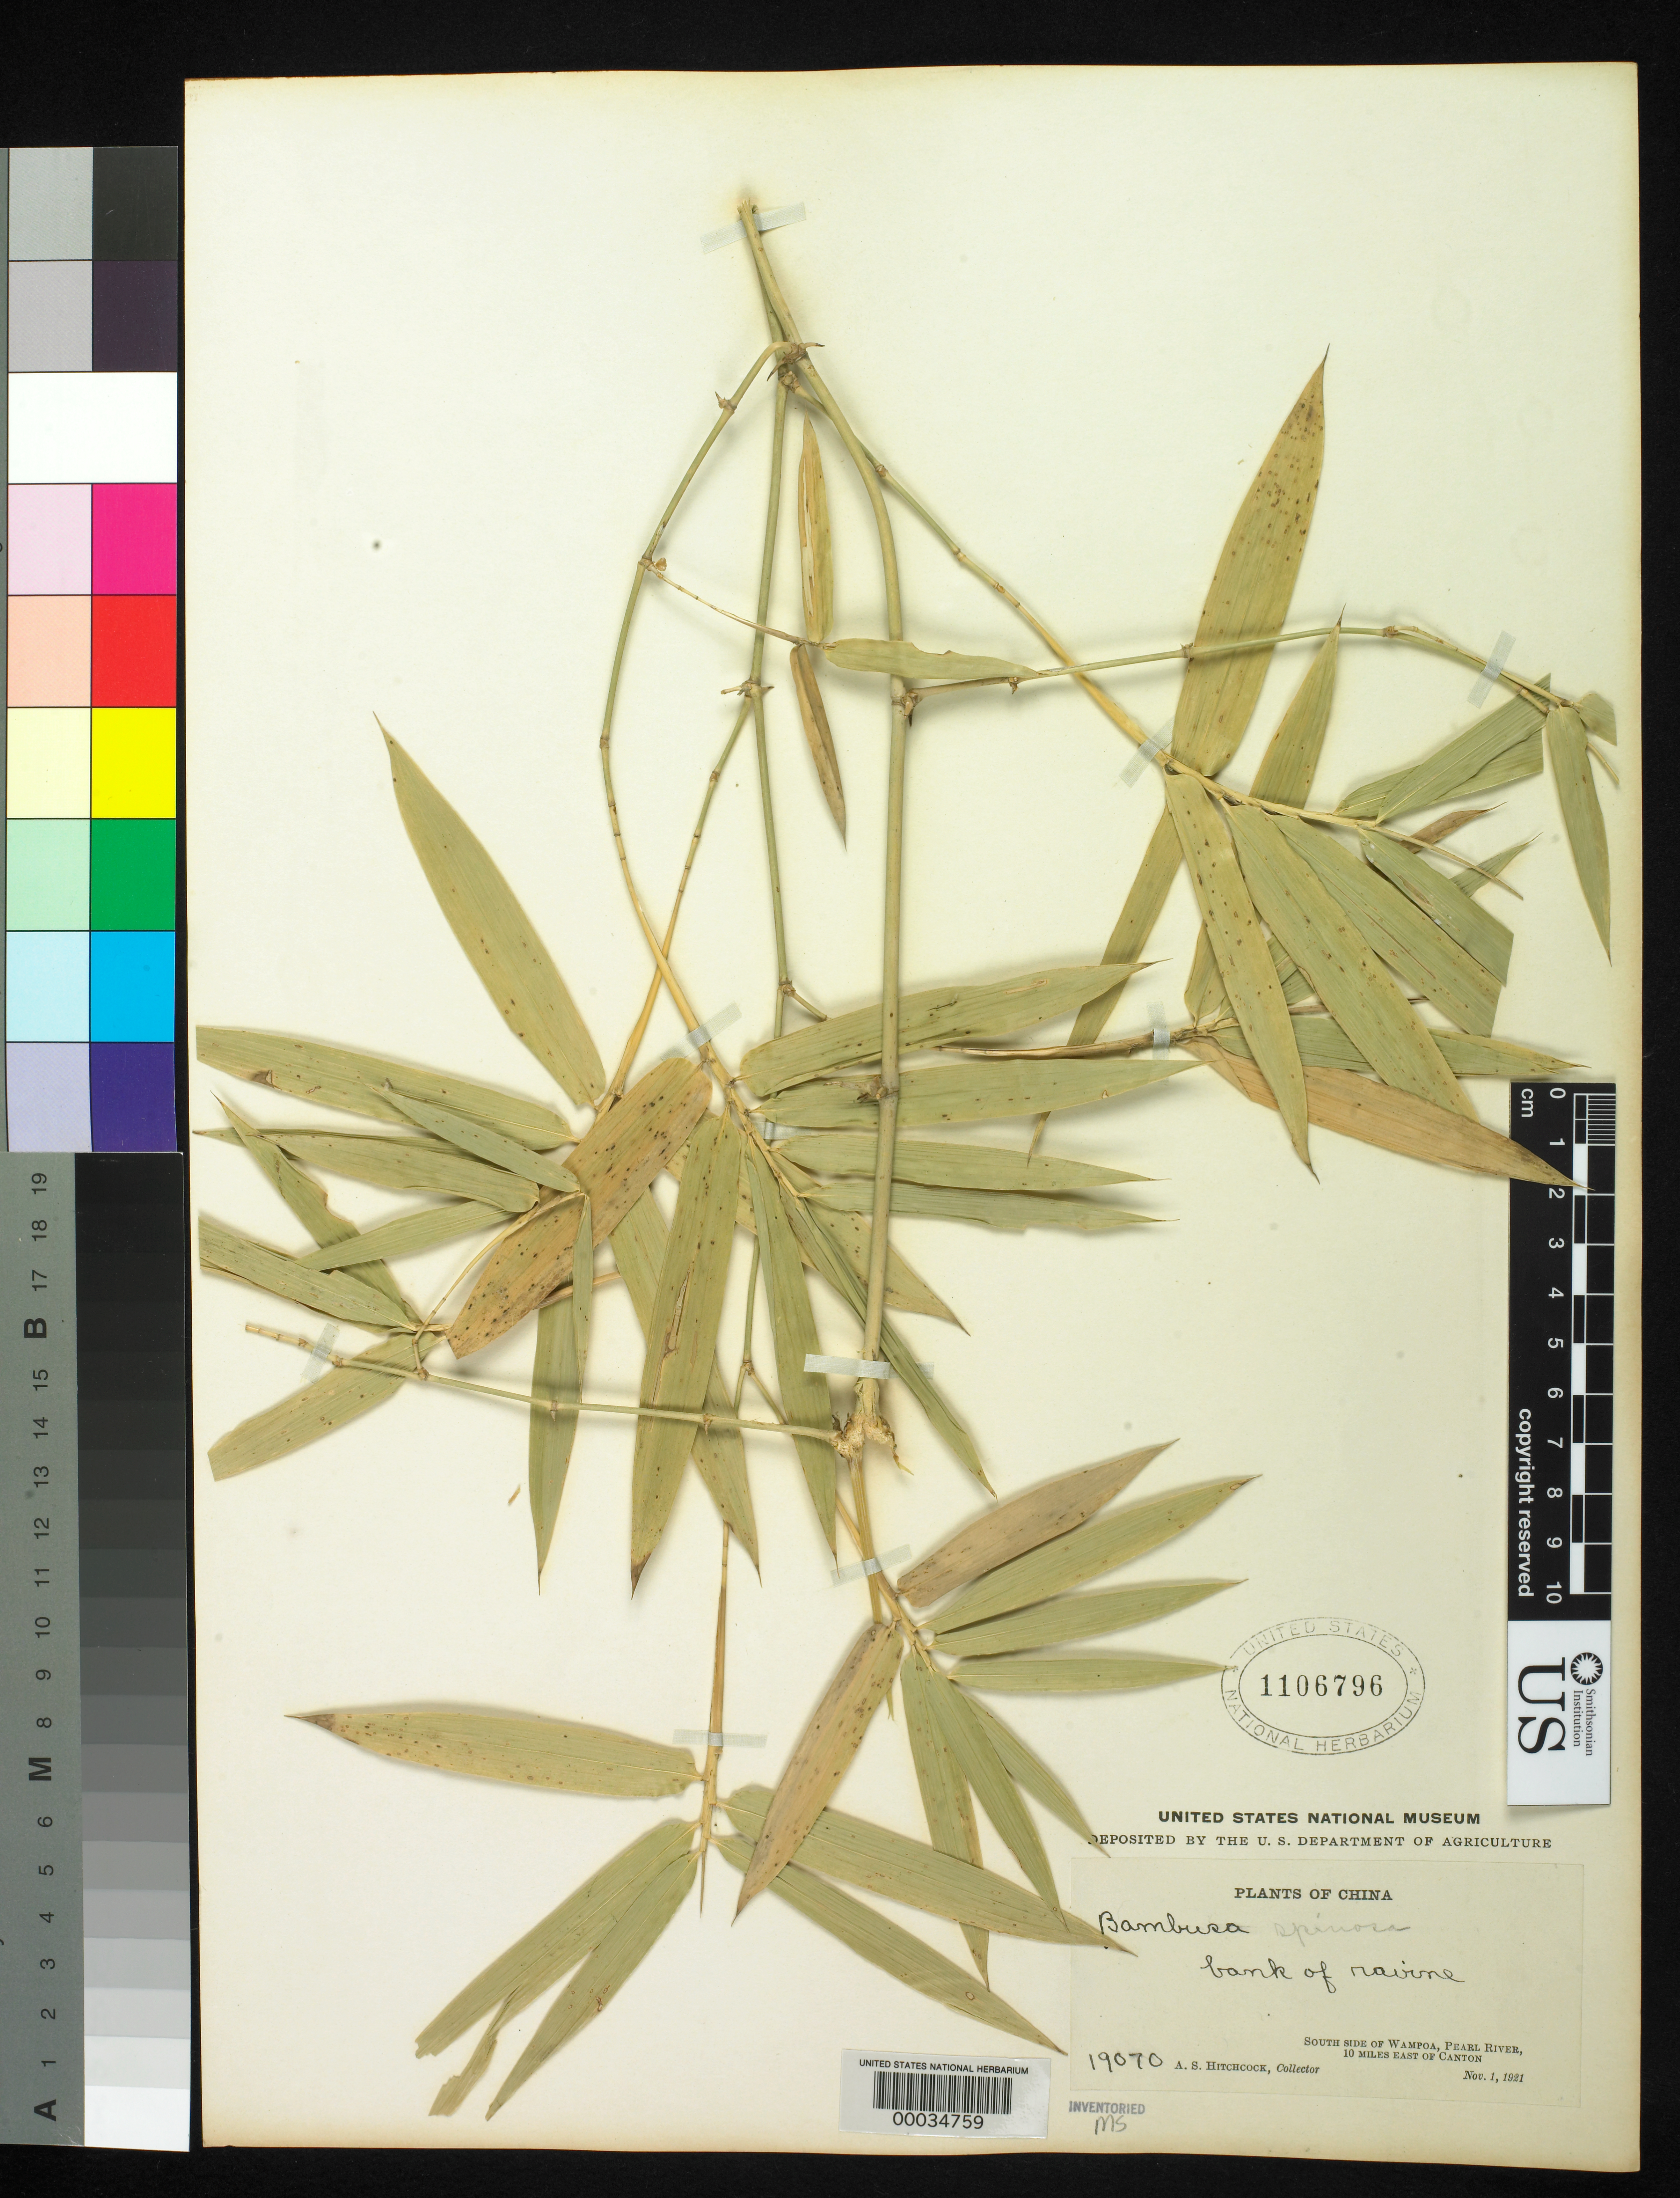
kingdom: Plantae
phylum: Tracheophyta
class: Liliopsida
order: Poales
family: Poaceae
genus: Bambusa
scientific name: Bambusa blumeana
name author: Schult. & Schult. f.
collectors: A. S. Hitchcock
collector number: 19070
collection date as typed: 01 Nov 1921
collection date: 1921-11-01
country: China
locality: Wampoa, pearl river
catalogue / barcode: US 1106796